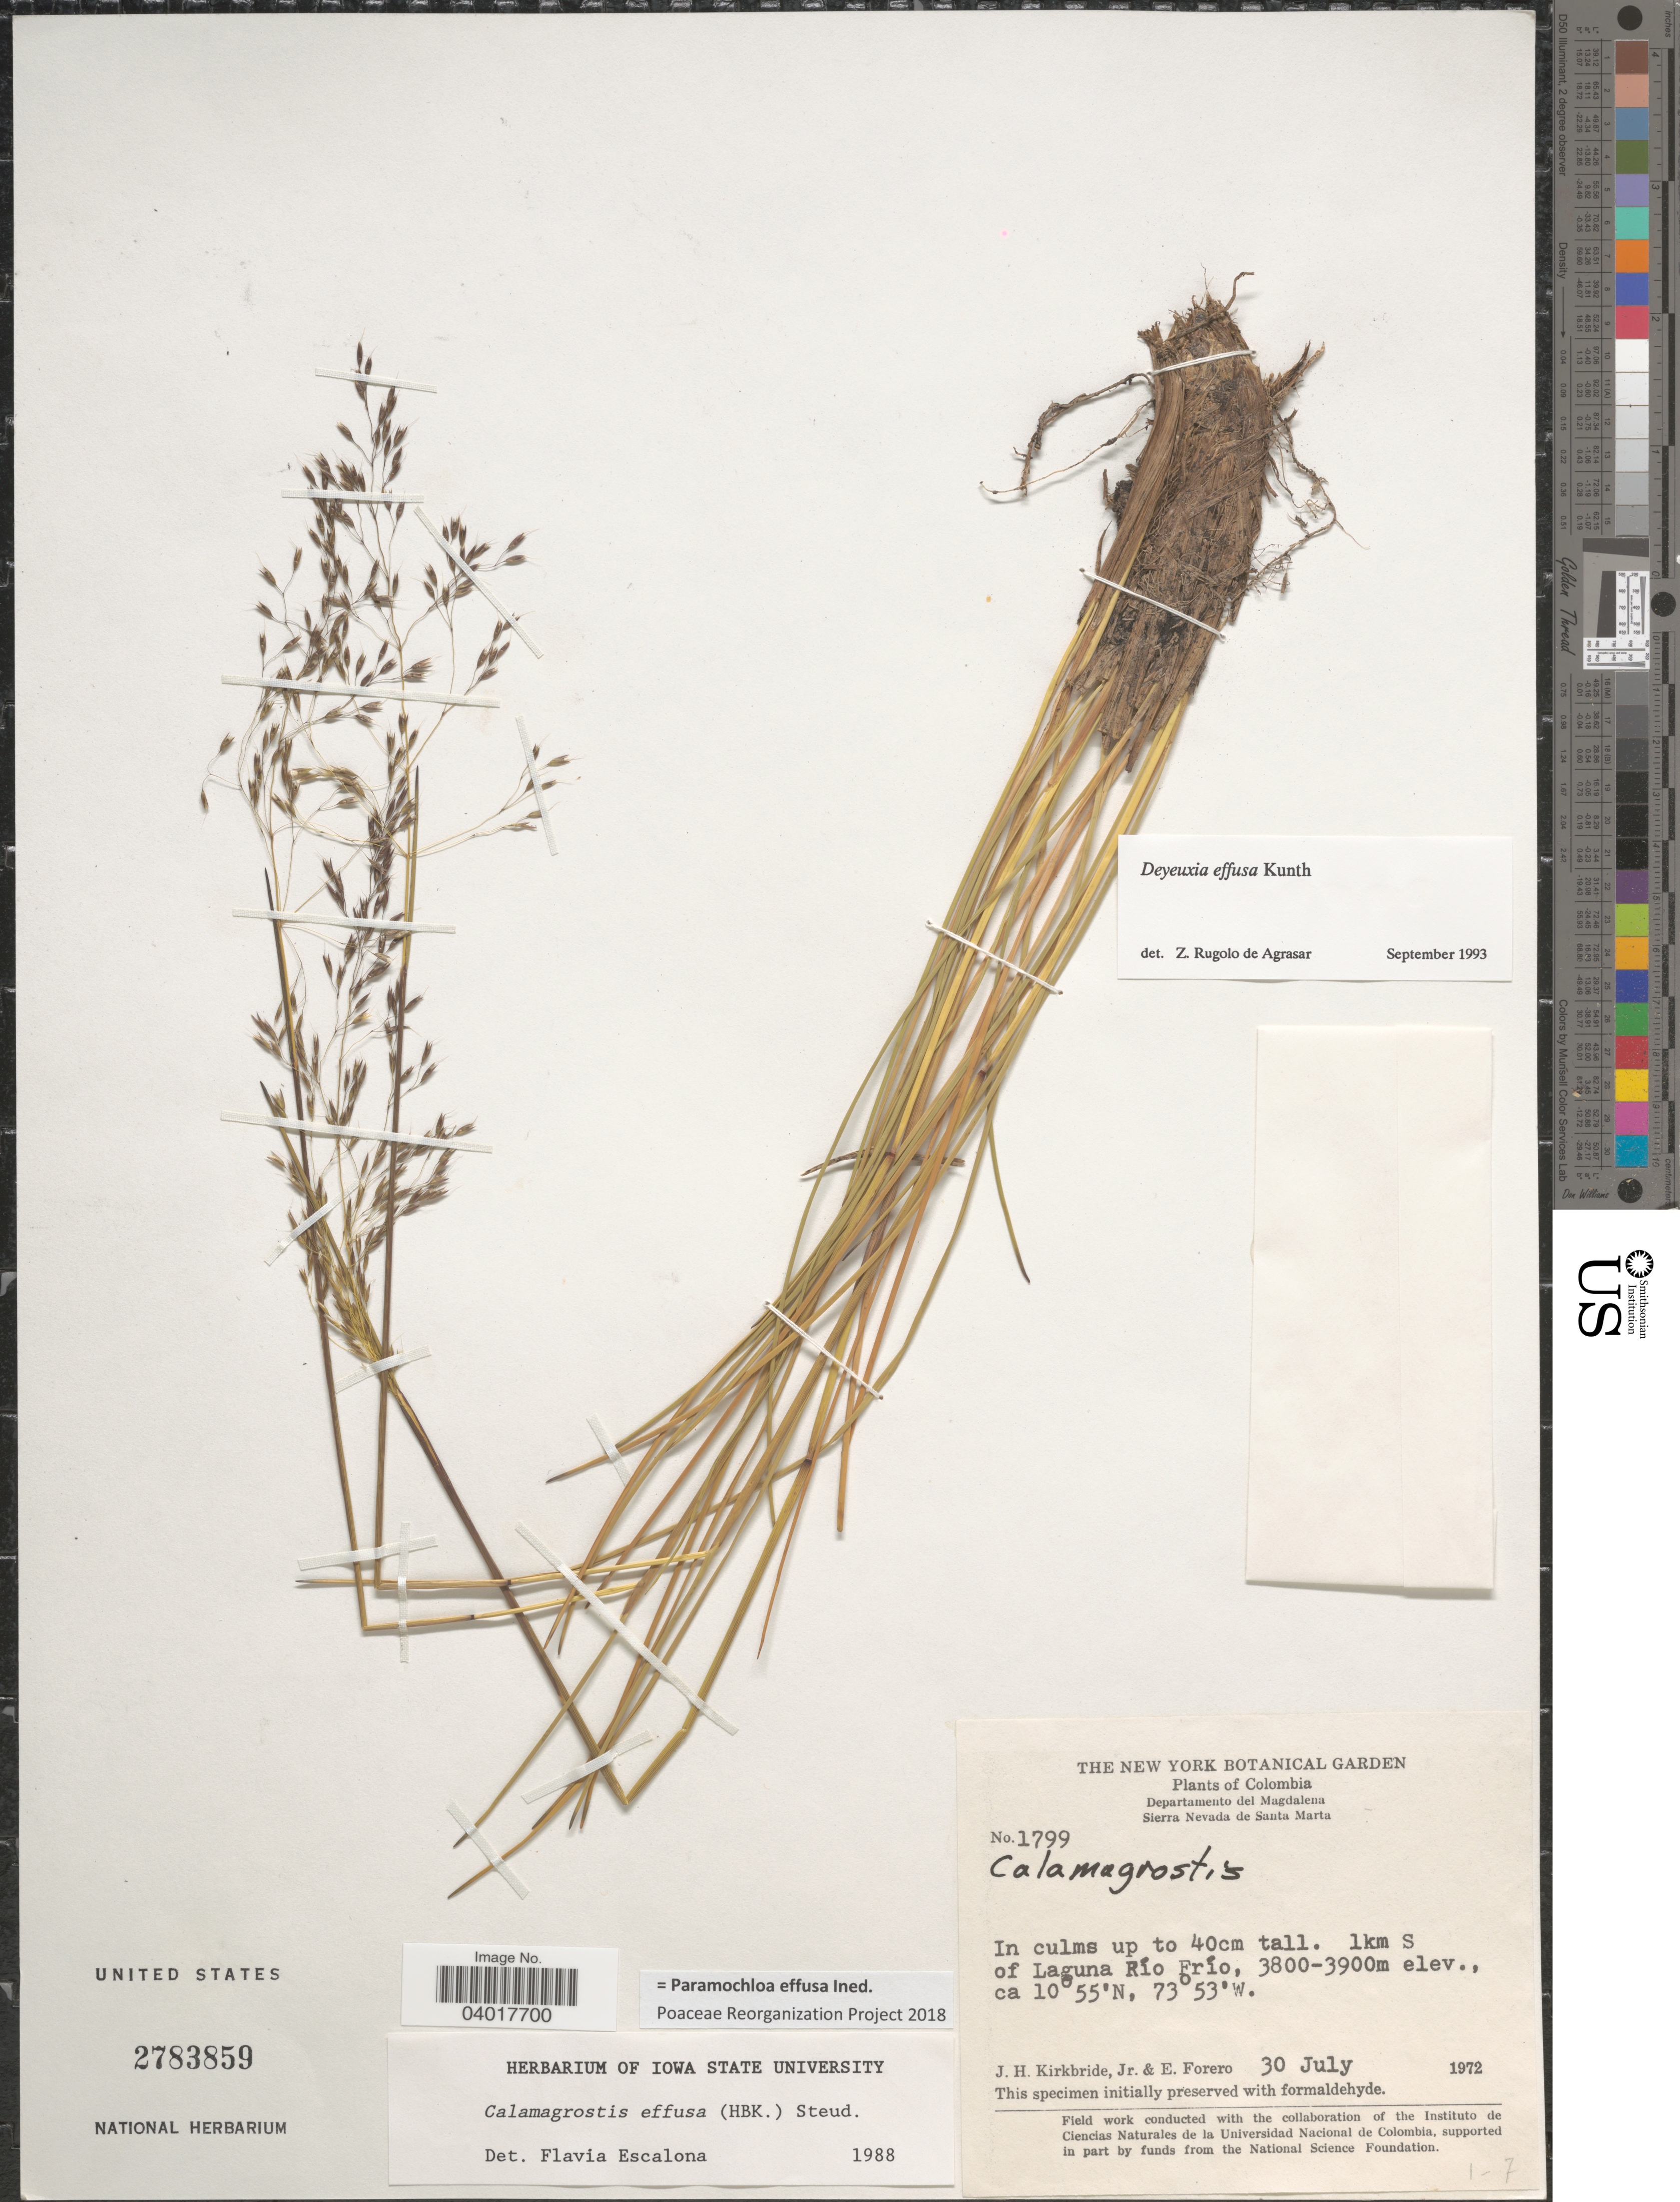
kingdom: Plantae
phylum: Tracheophyta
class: Liliopsida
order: Poales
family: Poaceae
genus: Paramochloa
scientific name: Paramochloa effusa ined.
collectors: J. H. Kirkbride & E. Forero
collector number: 1799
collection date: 1972-07-30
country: Colombia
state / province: Magdalena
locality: Departamento del Magdalena. Sierra Nevada de Santa Marta. 1 km S of Laguna Río Frío.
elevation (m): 3800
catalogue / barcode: US 2783859